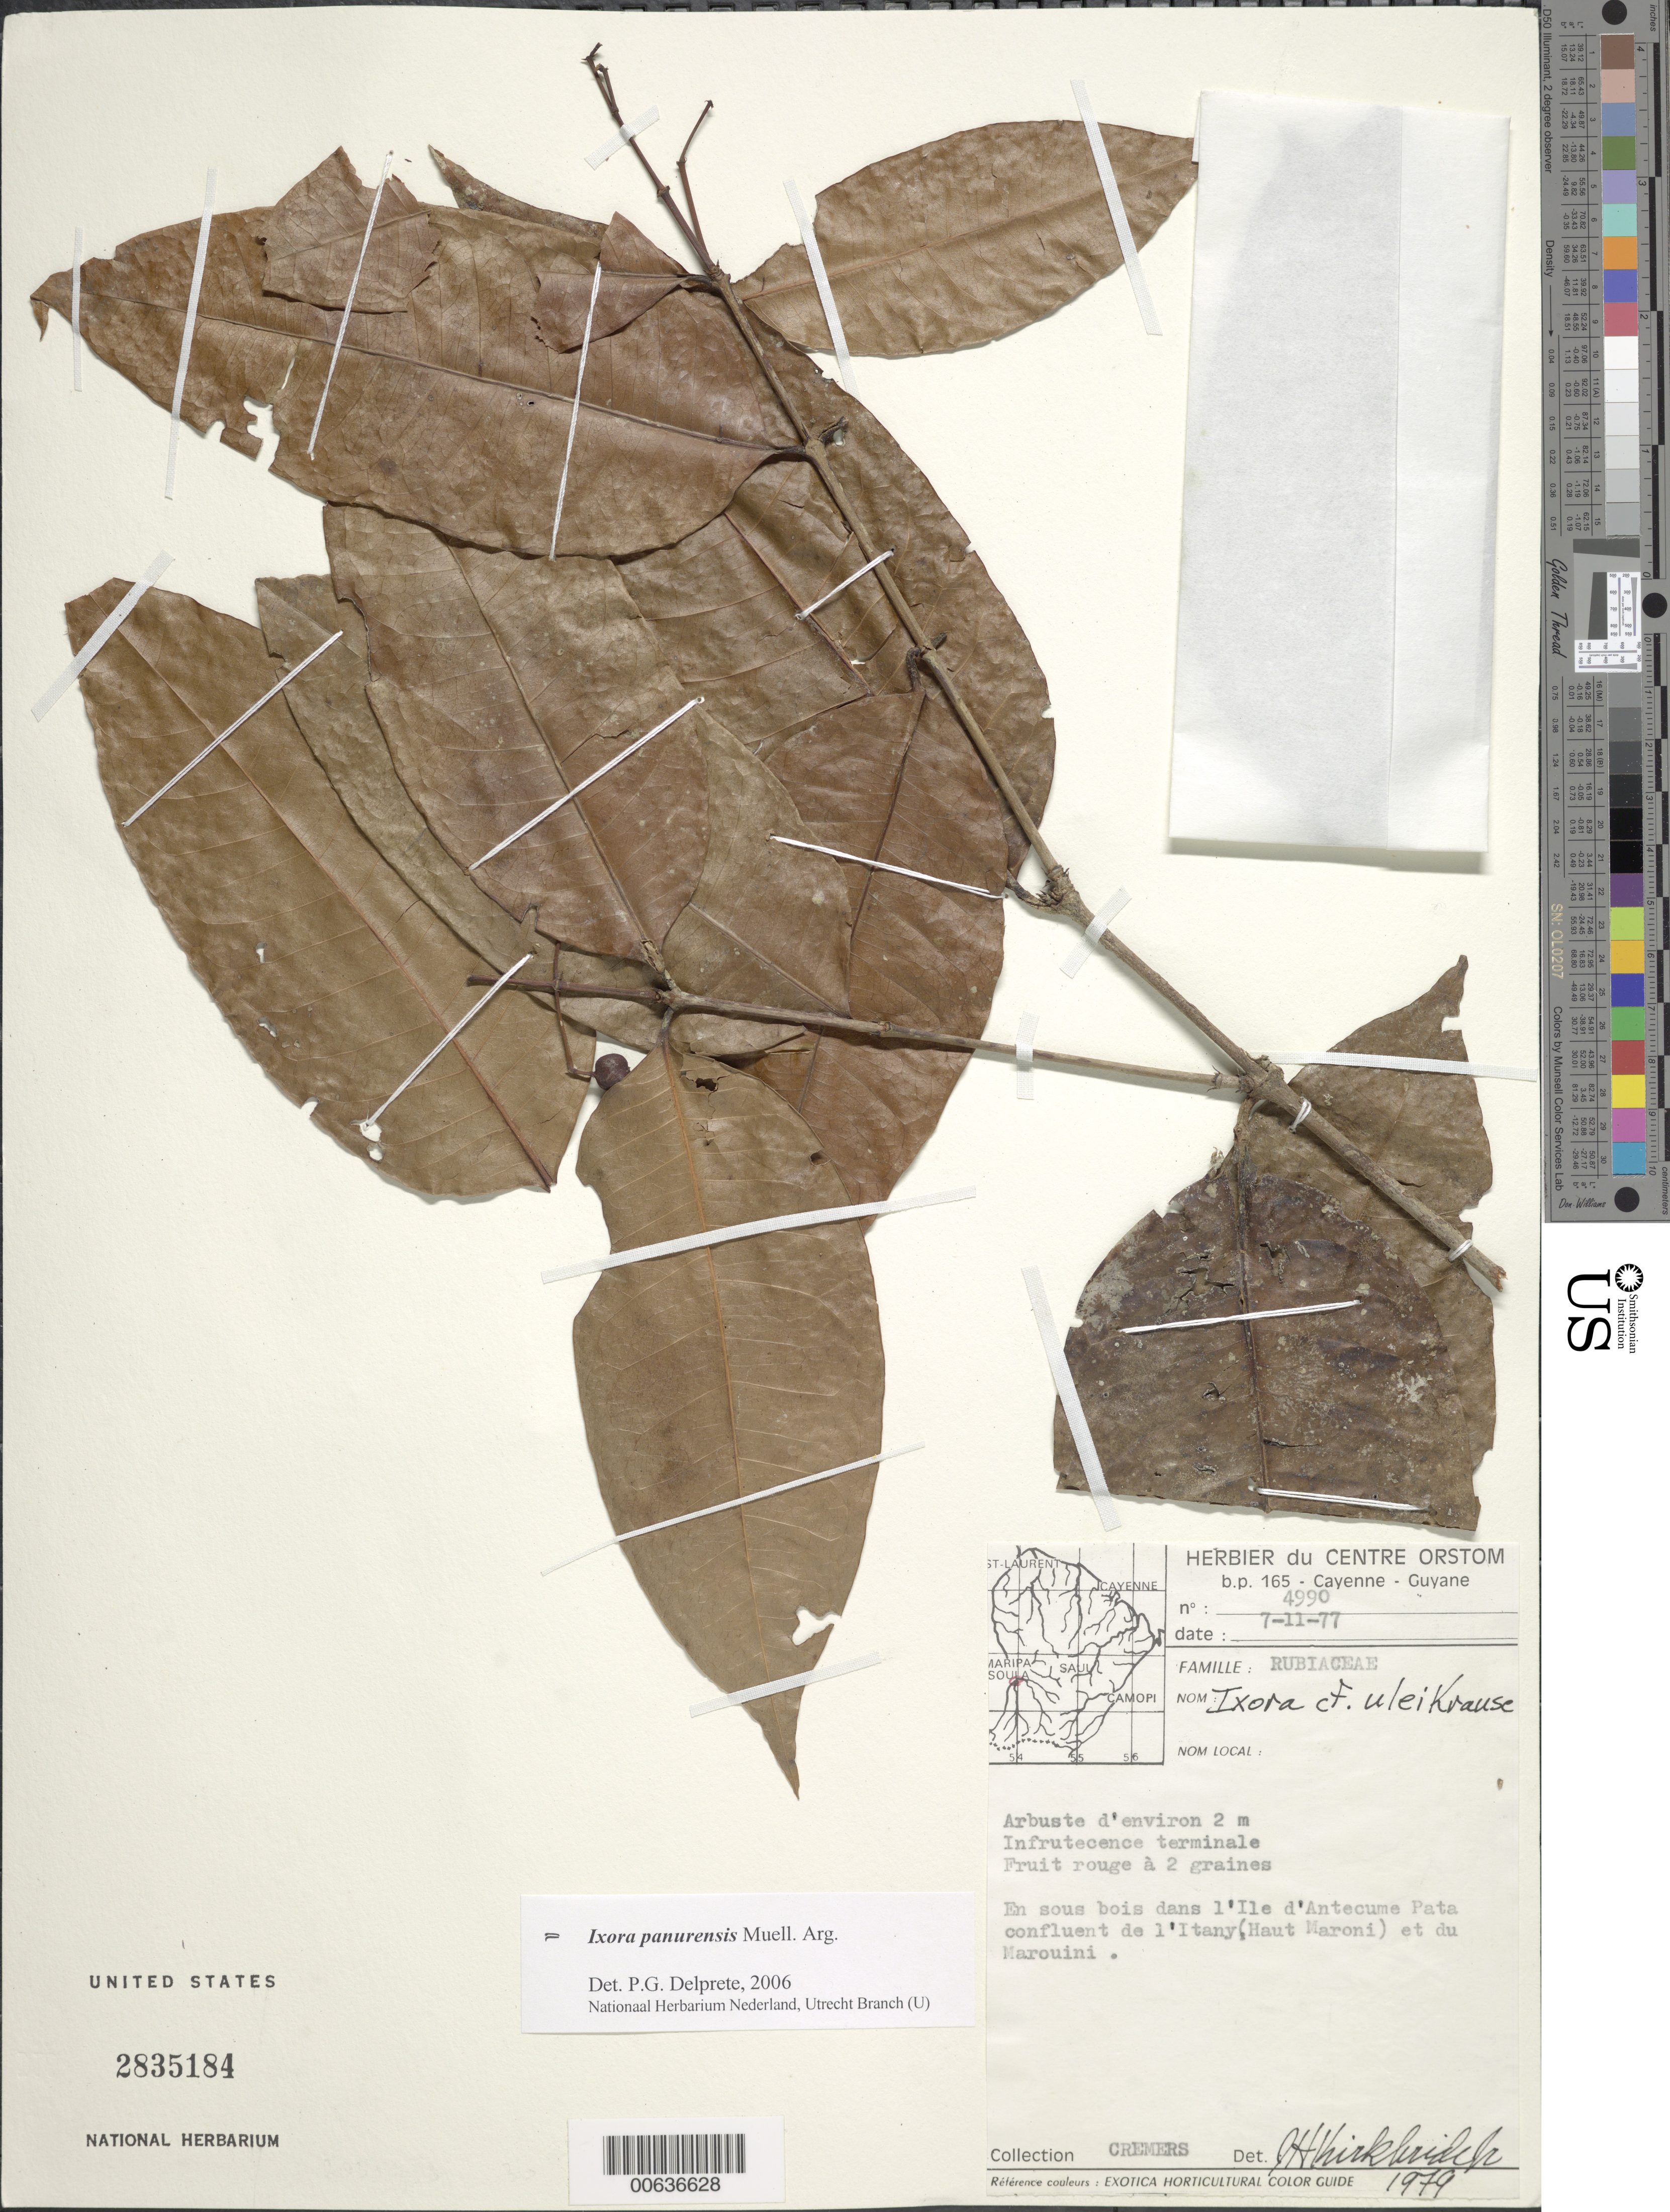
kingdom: Plantae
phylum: Tracheophyta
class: Magnoliopsida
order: Gentianales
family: Rubiaceae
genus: Ixora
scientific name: Ixora panurensis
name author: Müll. Arg.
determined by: Delprete, P. G., Herb. de Guyane Cay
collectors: G. Cremers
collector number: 4990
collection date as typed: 7-Nov-77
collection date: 1977-11-07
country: French Guiana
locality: Ile d'Antécume Pata, confl. de l'Itany (Haut Maroni) et du Marouini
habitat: Sous bois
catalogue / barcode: US 2835184